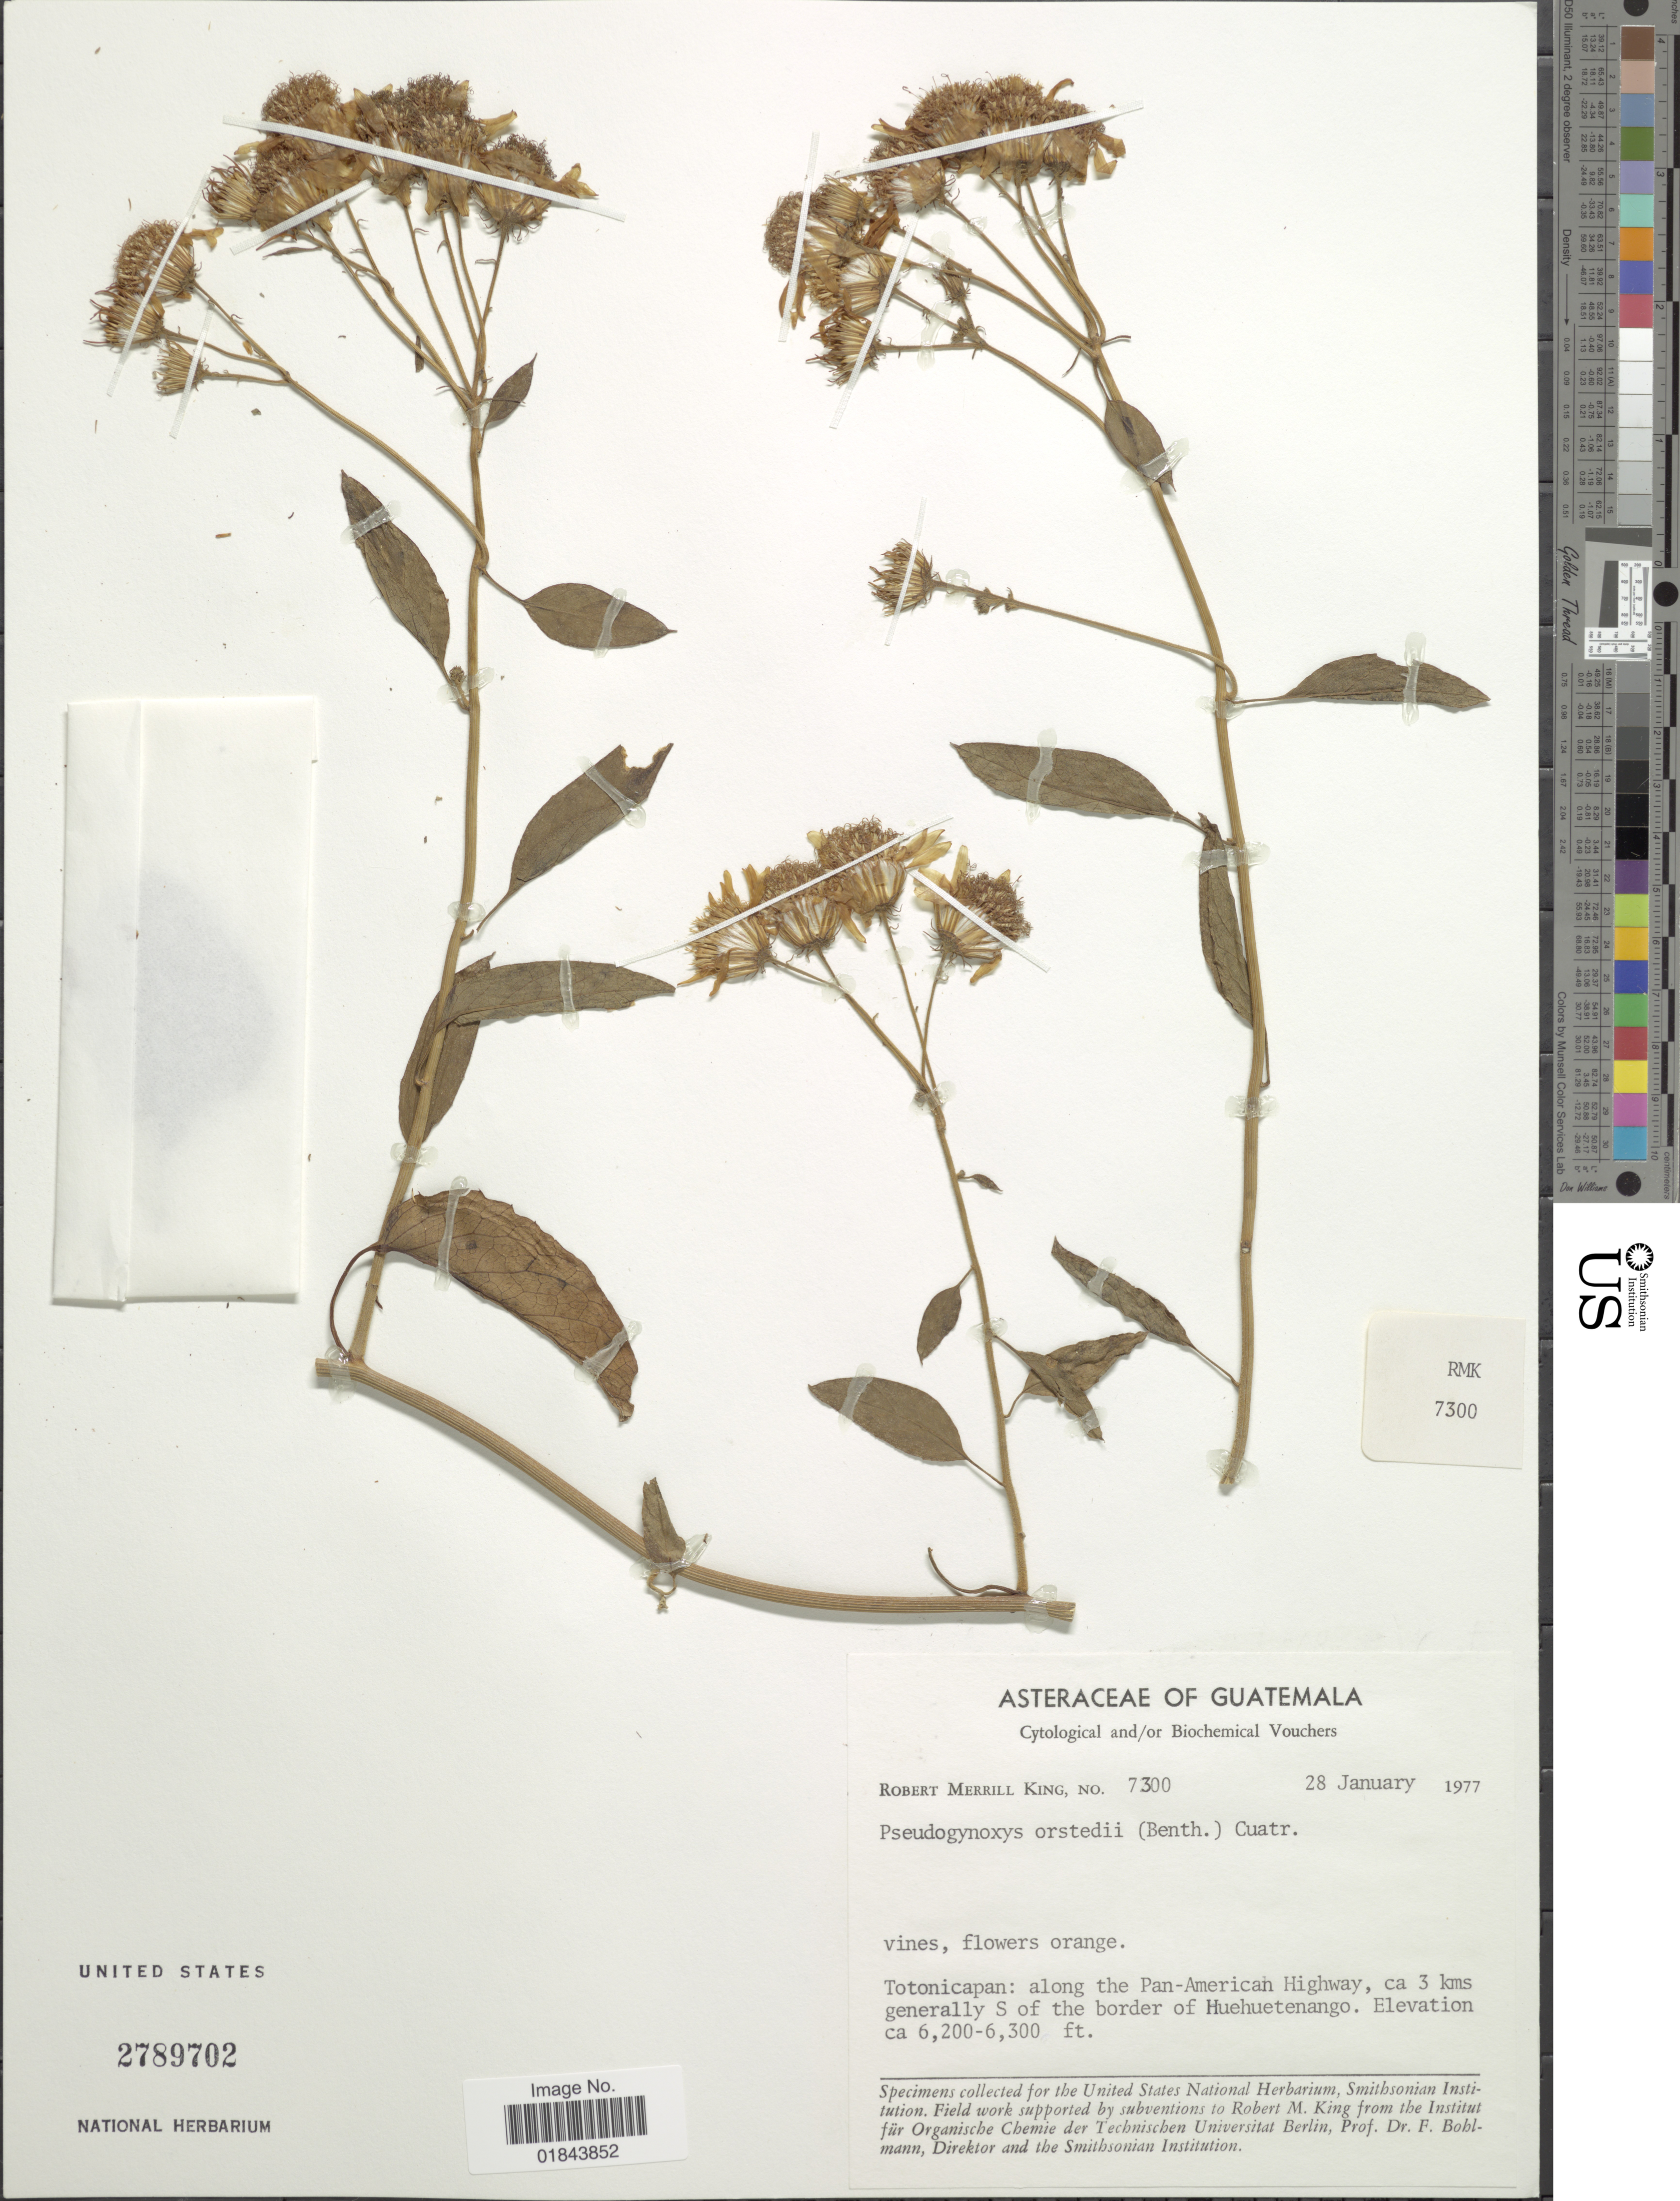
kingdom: Plantae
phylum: Tracheophyta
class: Magnoliopsida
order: Asterales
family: Asteraceae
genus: Pseudogynoxys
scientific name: Pseudogynoxys haenkei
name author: (DC.) Cabrera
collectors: R. M. King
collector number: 7300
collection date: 1977-01-28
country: Guatemala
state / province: Totonicapan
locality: Totonicapan: along the Pan-American Highway, ca 3 kms generally S of the border of Huehuetenango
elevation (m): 1890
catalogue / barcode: US 2789702